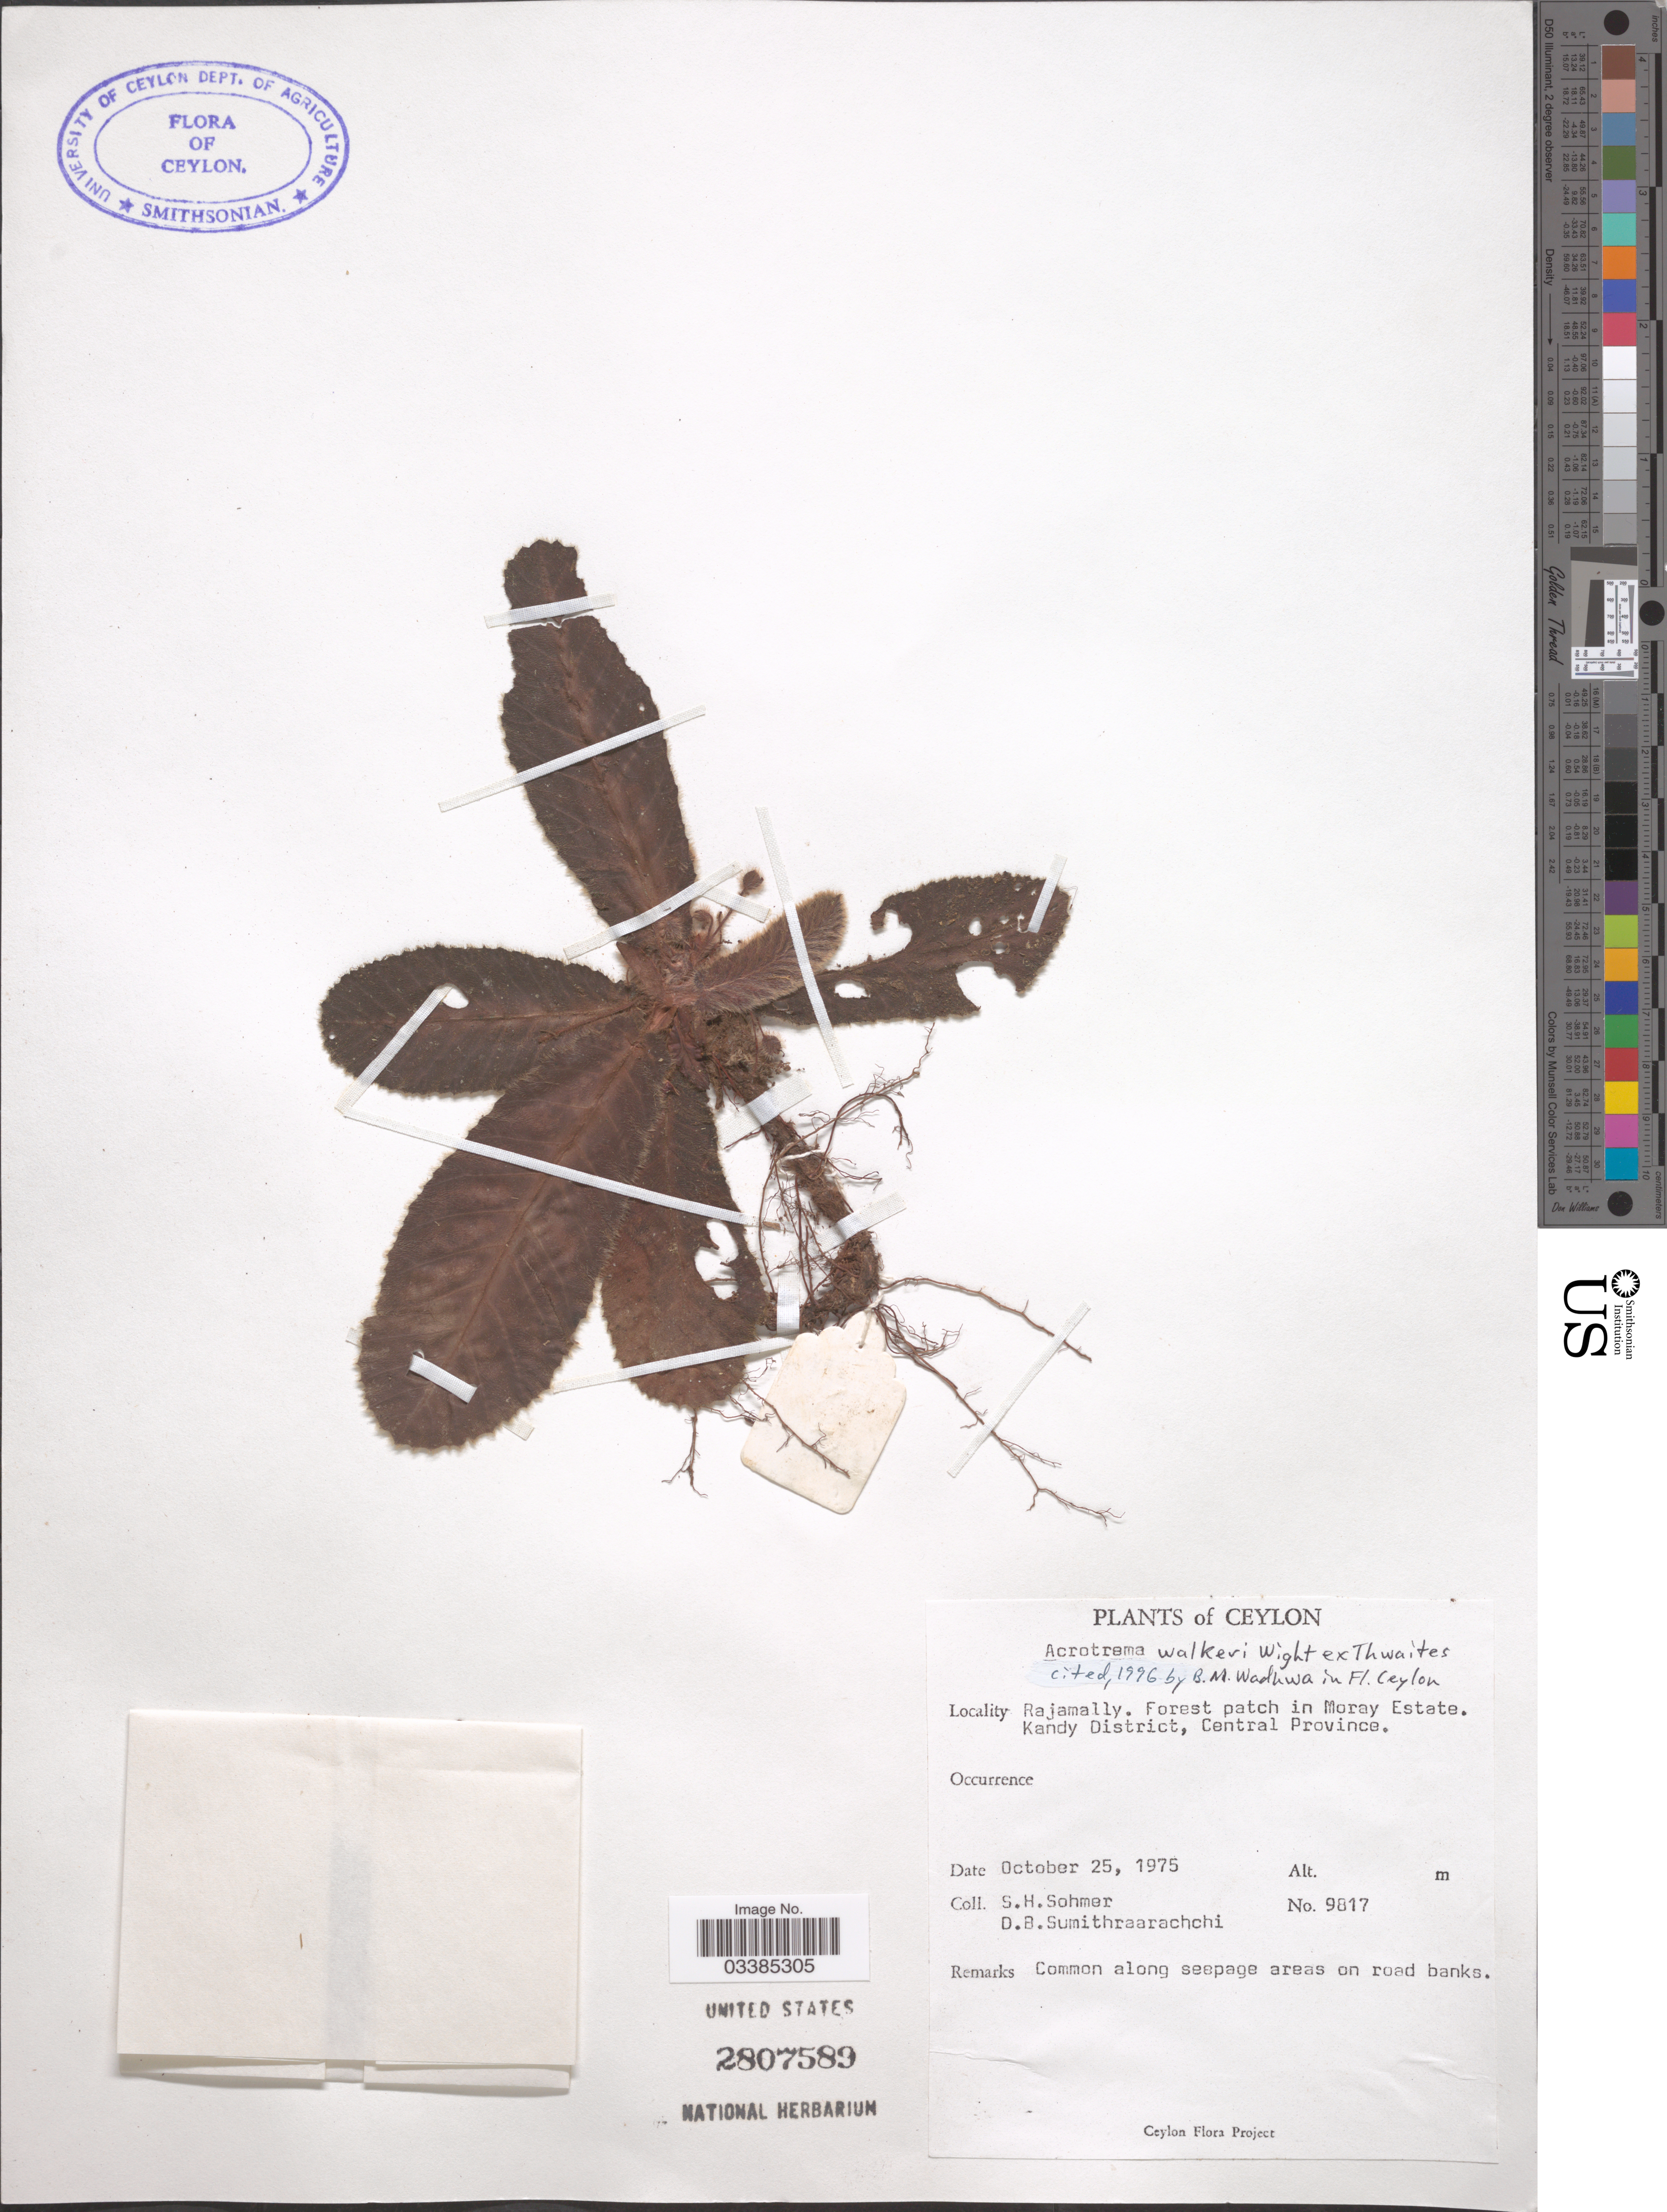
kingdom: Plantae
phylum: Tracheophyta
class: Magnoliopsida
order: Dilleniales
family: Dilleniaceae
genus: Acrotrema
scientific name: Acrotrema walkeri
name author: Wight ex Thwaites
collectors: S. H. Sohmer & D. B. Sumithraarachchi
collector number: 9817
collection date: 1975-10-25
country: Sri Lanka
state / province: Central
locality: Ceylon. Rajamally. Forest patch in Moray Estate. Kandy District.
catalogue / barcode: US 2807589